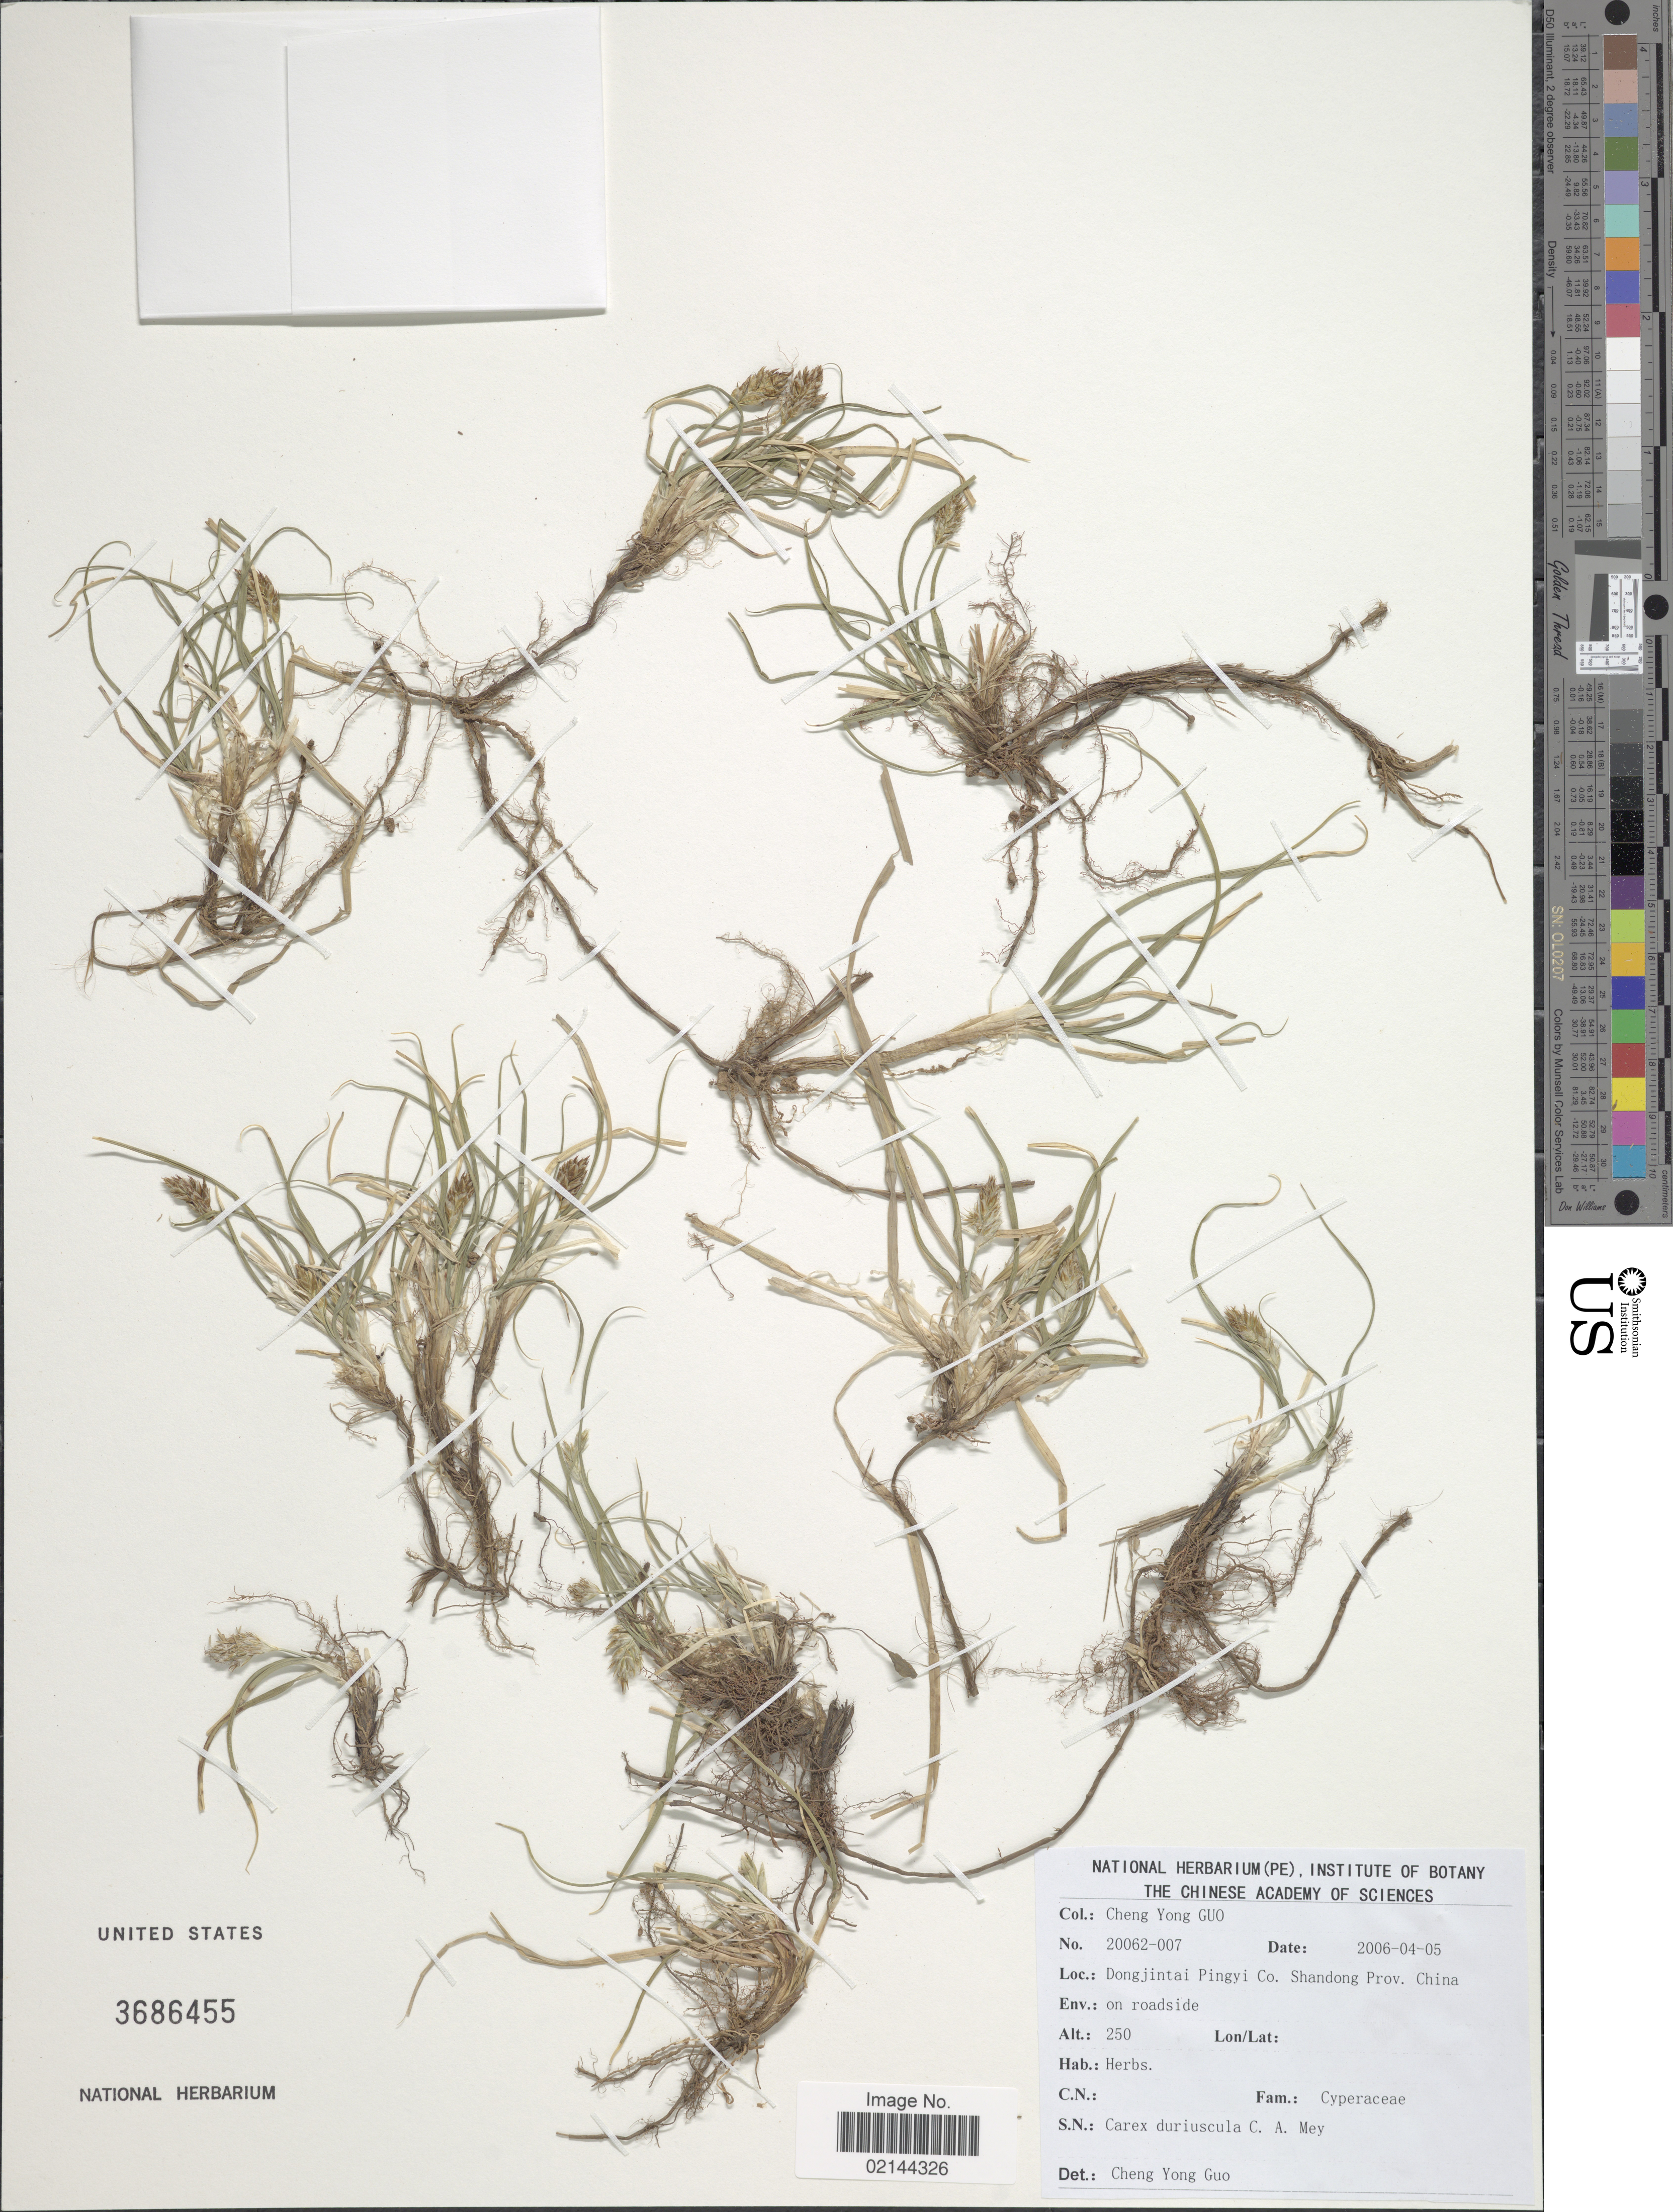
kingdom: Plantae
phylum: Tracheophyta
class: Liliopsida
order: Poales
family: Cyperaceae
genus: Carex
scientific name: Carex duriuscula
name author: C.A. Mey.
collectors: Guo Chengyong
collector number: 20062-007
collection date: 2006-04-05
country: China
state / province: Shandong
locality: Dongjintai, Pingyi Co., Shandong Prov. China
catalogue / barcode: US 3686455